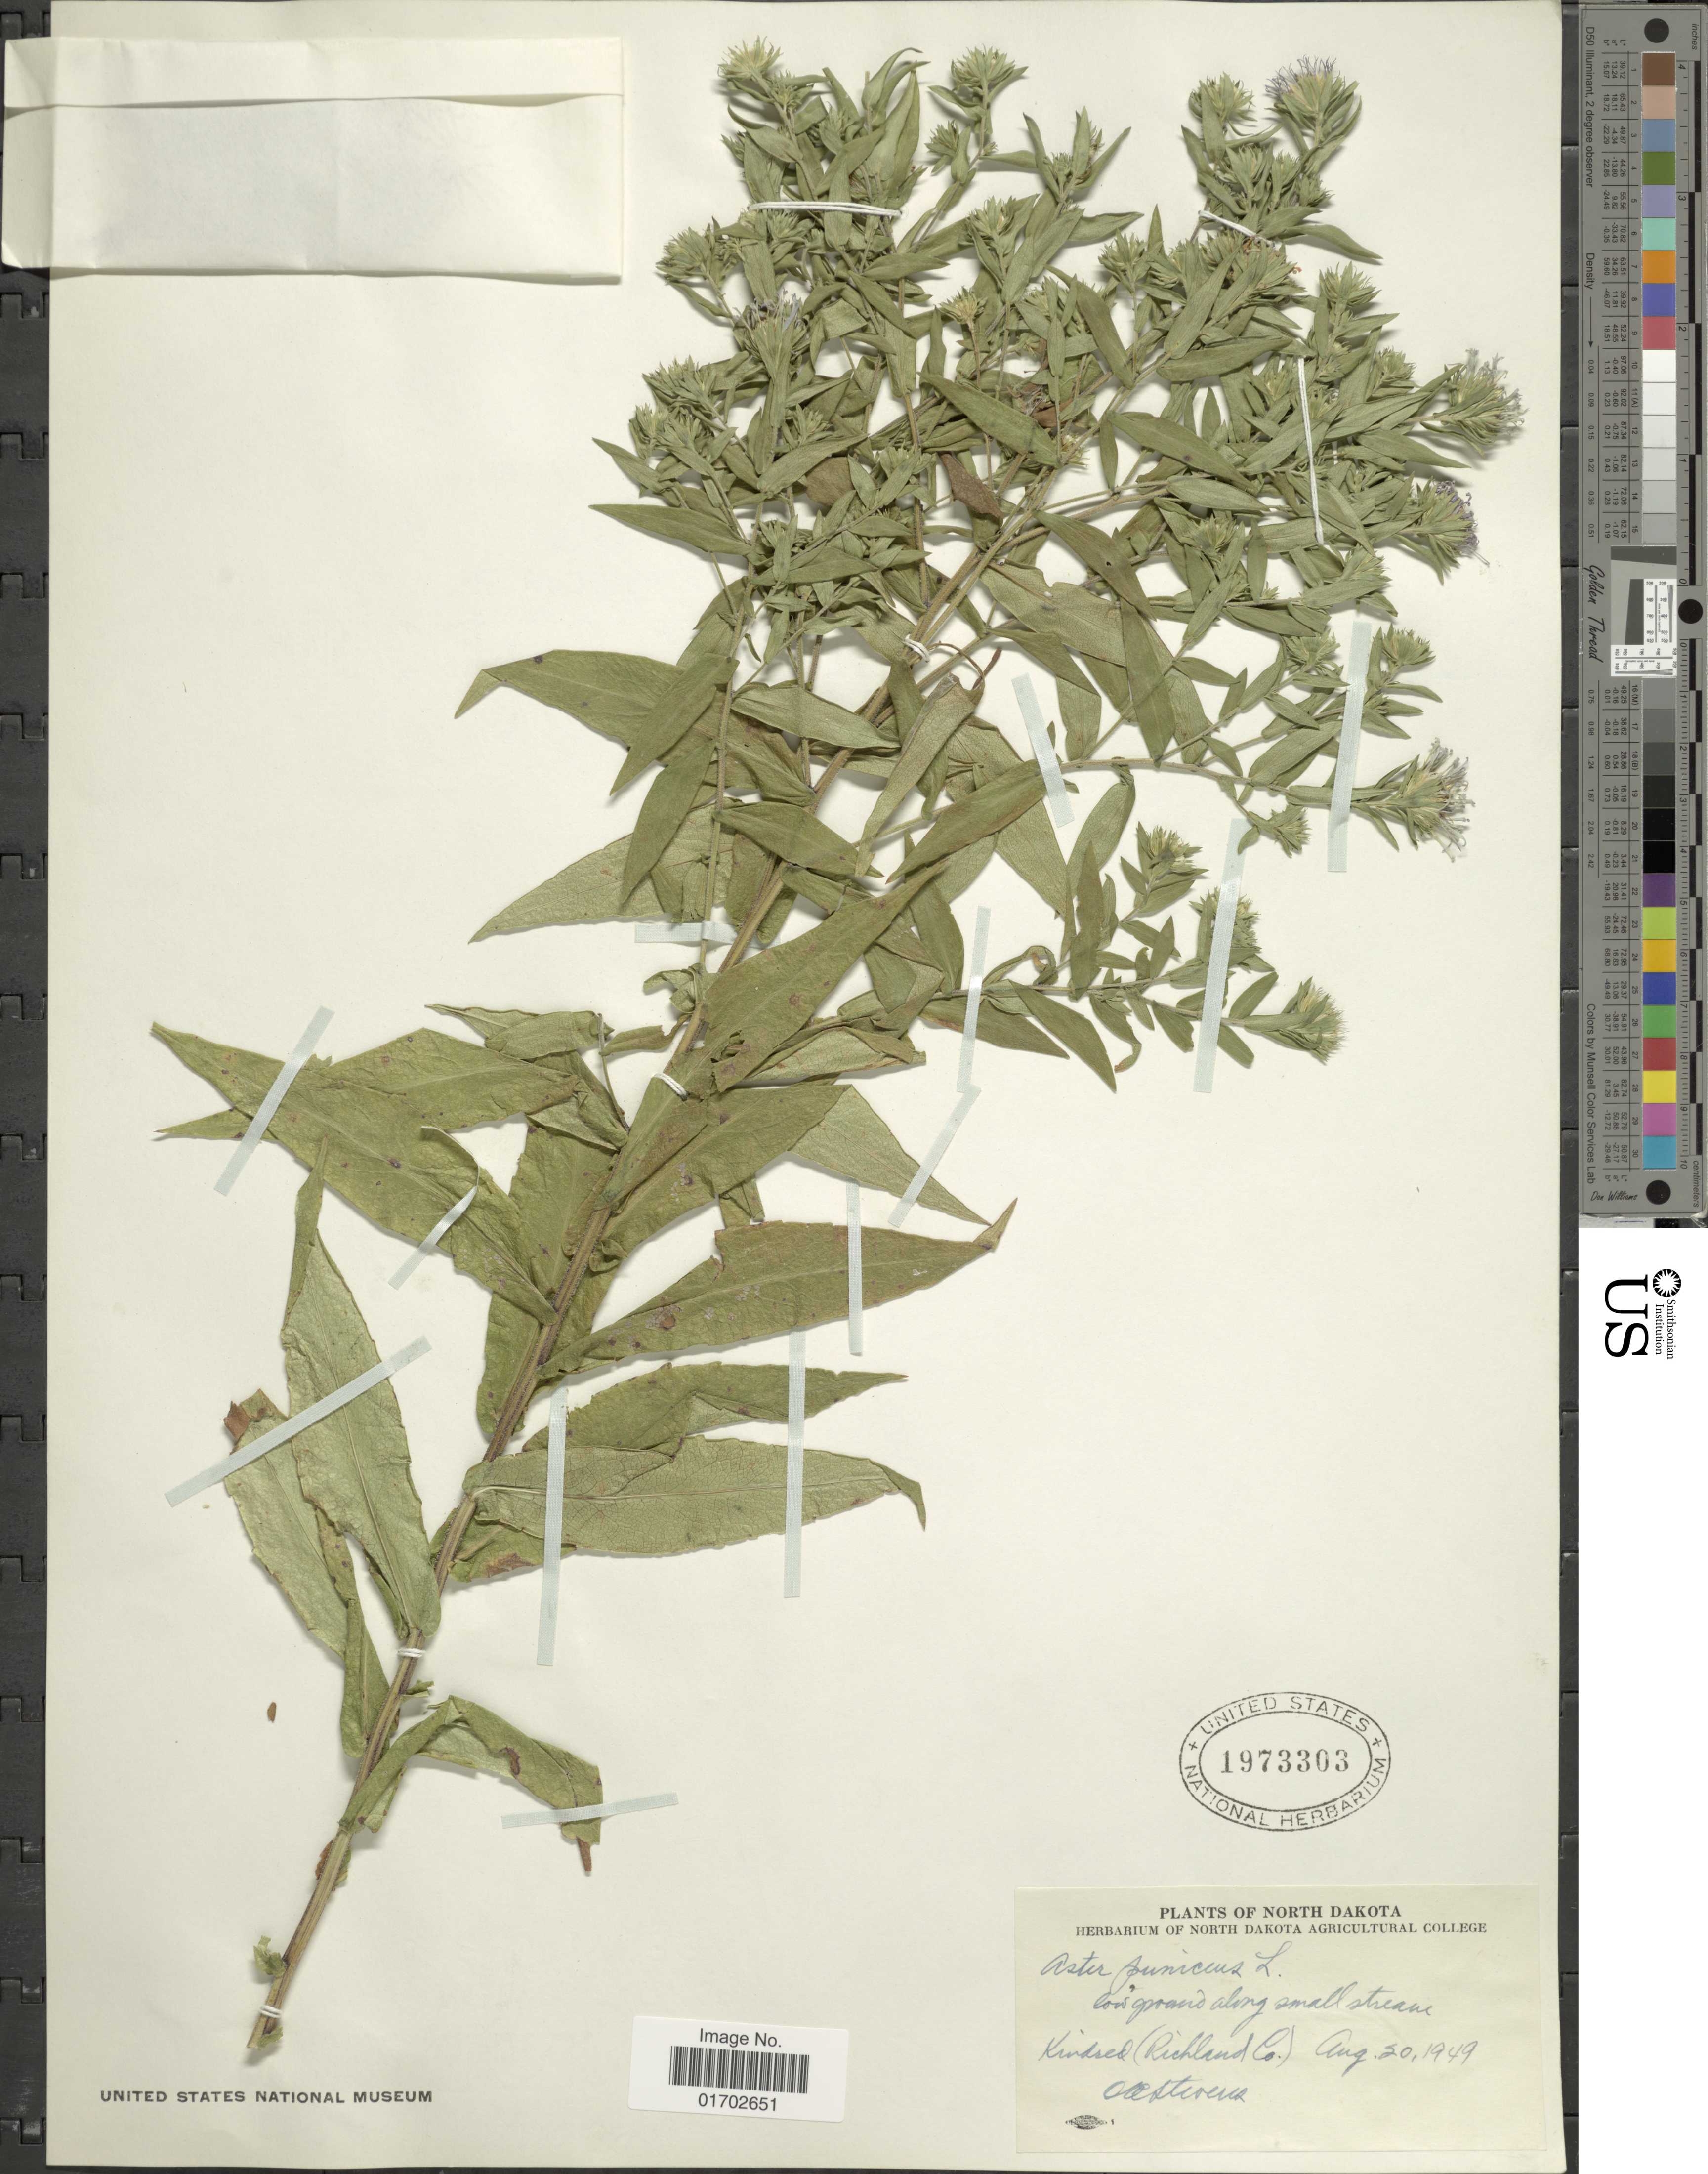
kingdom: Plantae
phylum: Tracheophyta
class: Magnoliopsida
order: Asterales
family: Asteraceae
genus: Symphyotrichum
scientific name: Symphyotrichum puniceum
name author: (L.) Á. Löve & D. Löve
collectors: O. A. Stevens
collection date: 1949-08-30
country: United States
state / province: North Dakota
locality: Kindsed (Richland Co.)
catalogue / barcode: US 1973303